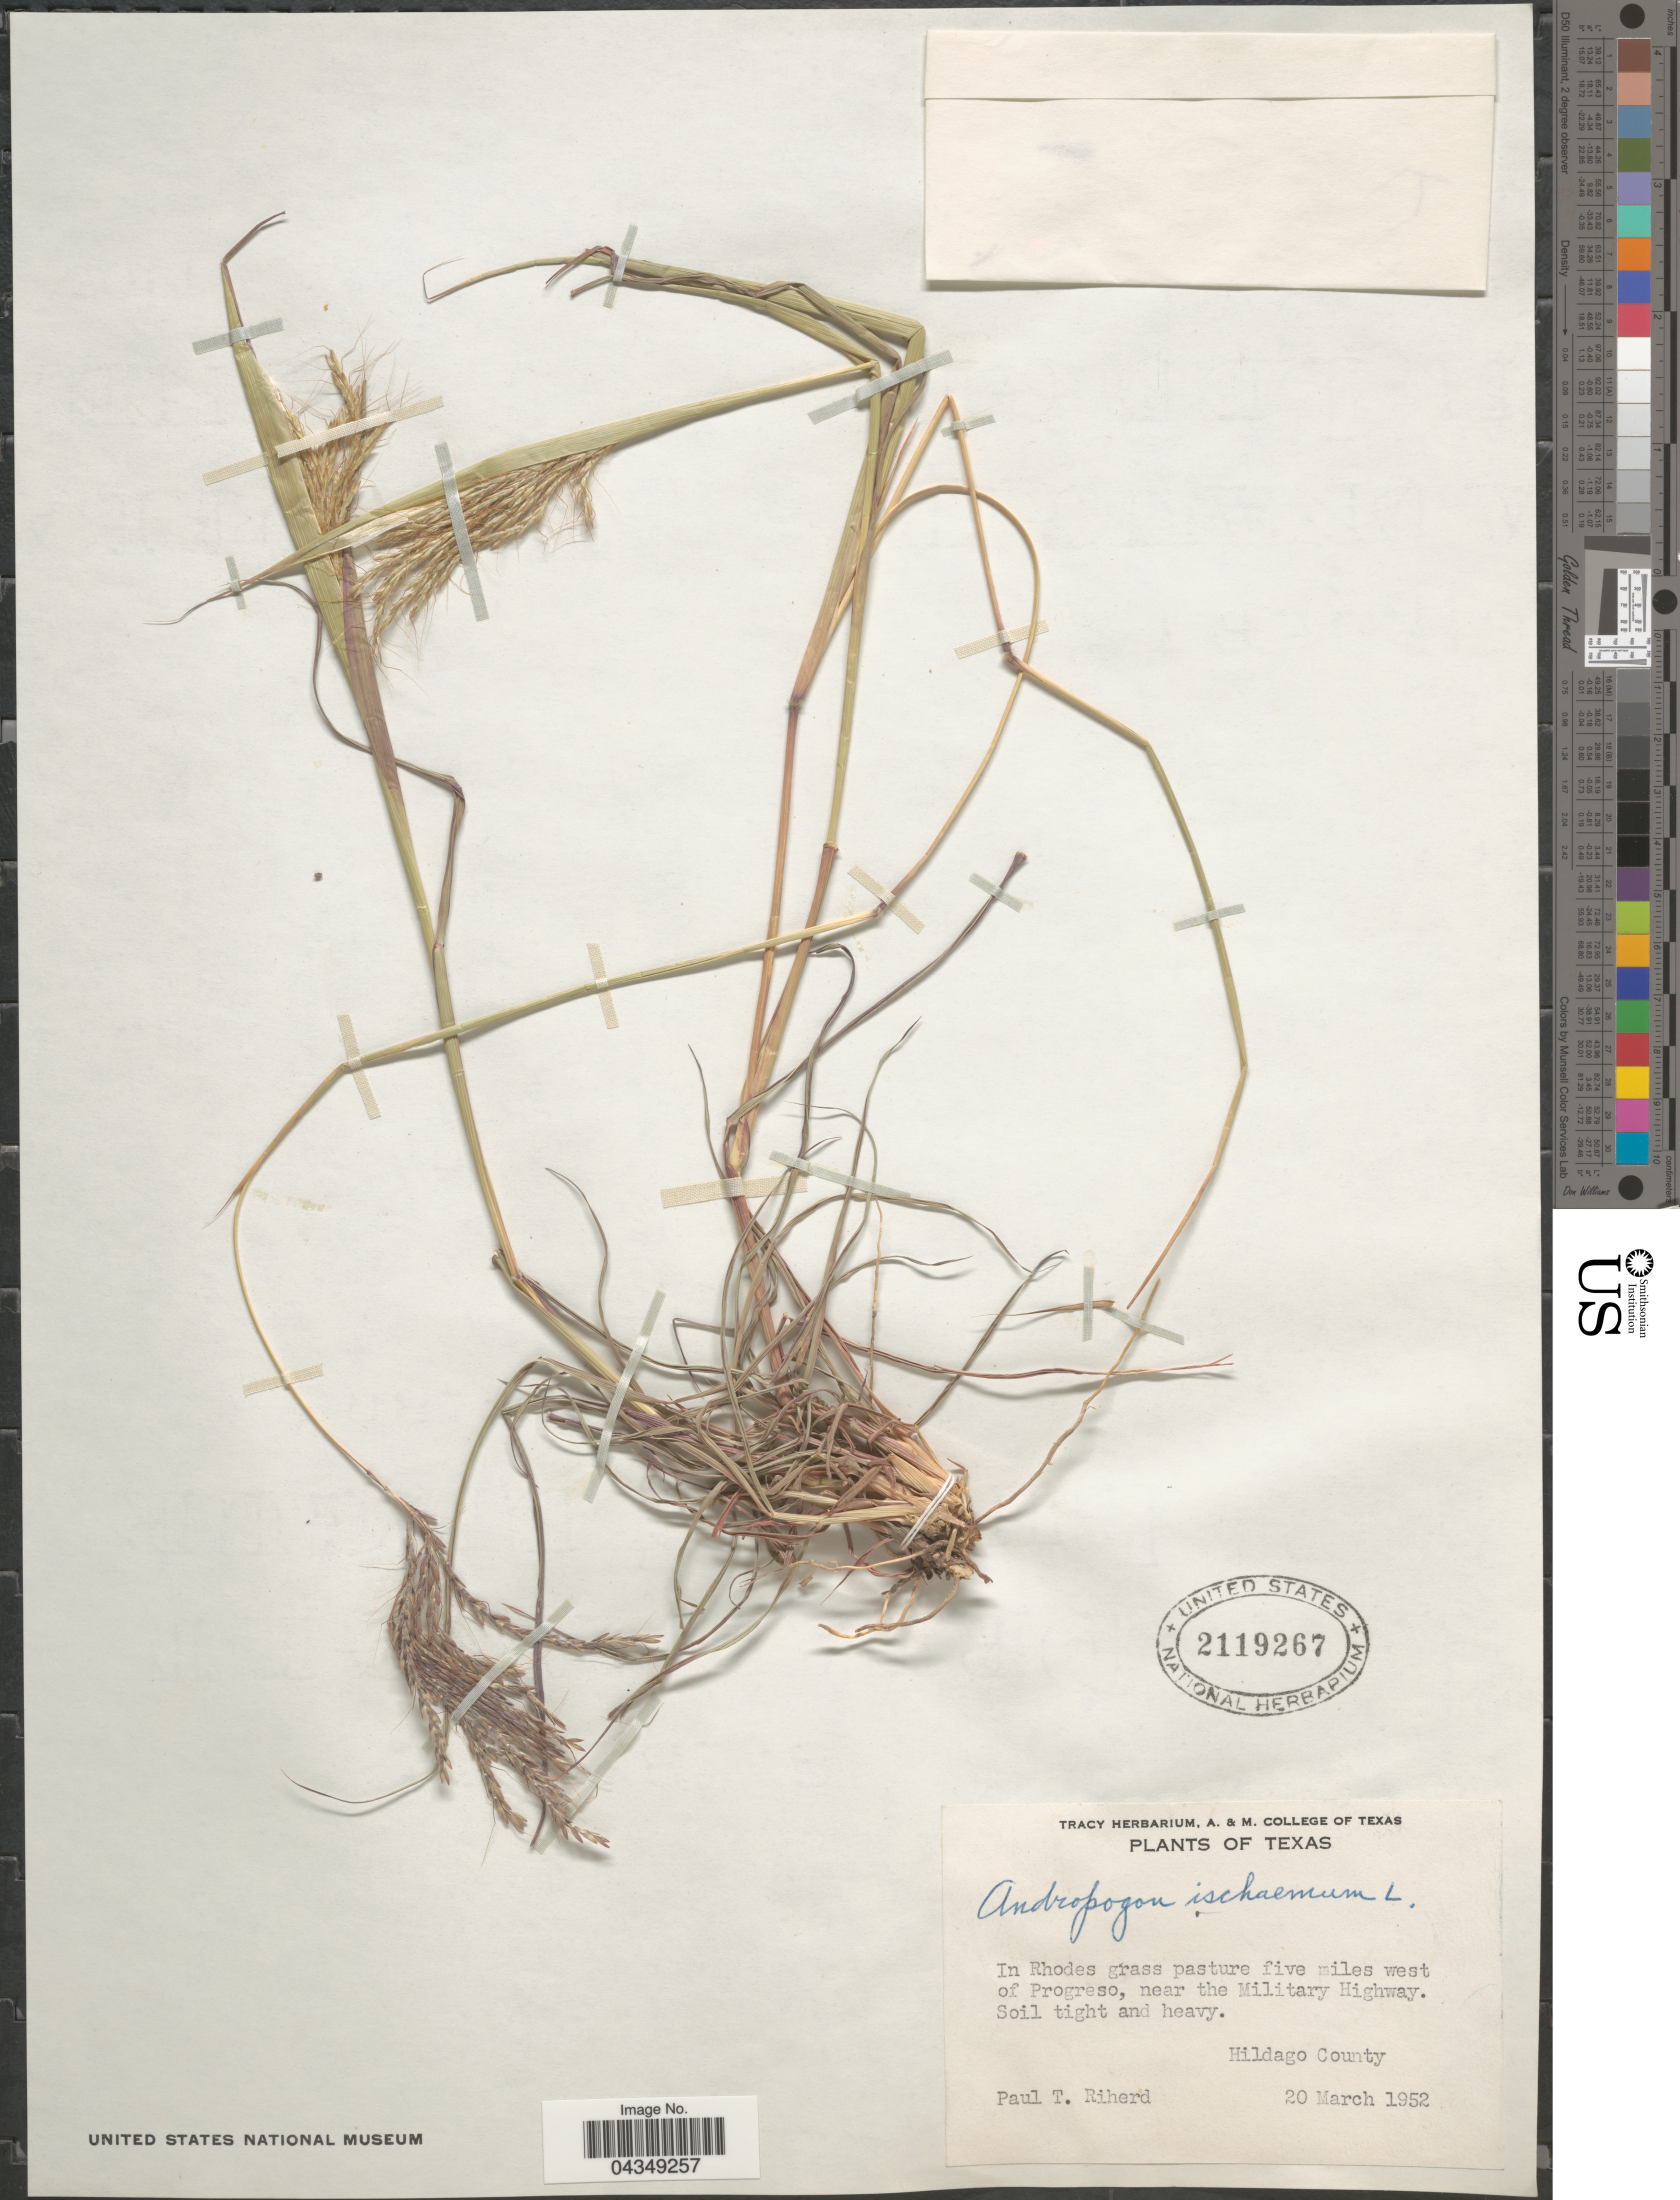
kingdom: Plantae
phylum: Tracheophyta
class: Liliopsida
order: Poales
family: Poaceae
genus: Bothriochloa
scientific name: Bothriochloa ischaemum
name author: (L.) Keng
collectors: P. Riherd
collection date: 1952-03-20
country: United States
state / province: Texas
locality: In Rhodes grass pasture five miles west of Progreso, near the Military Highway. Hildago County.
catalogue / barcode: US 2119267